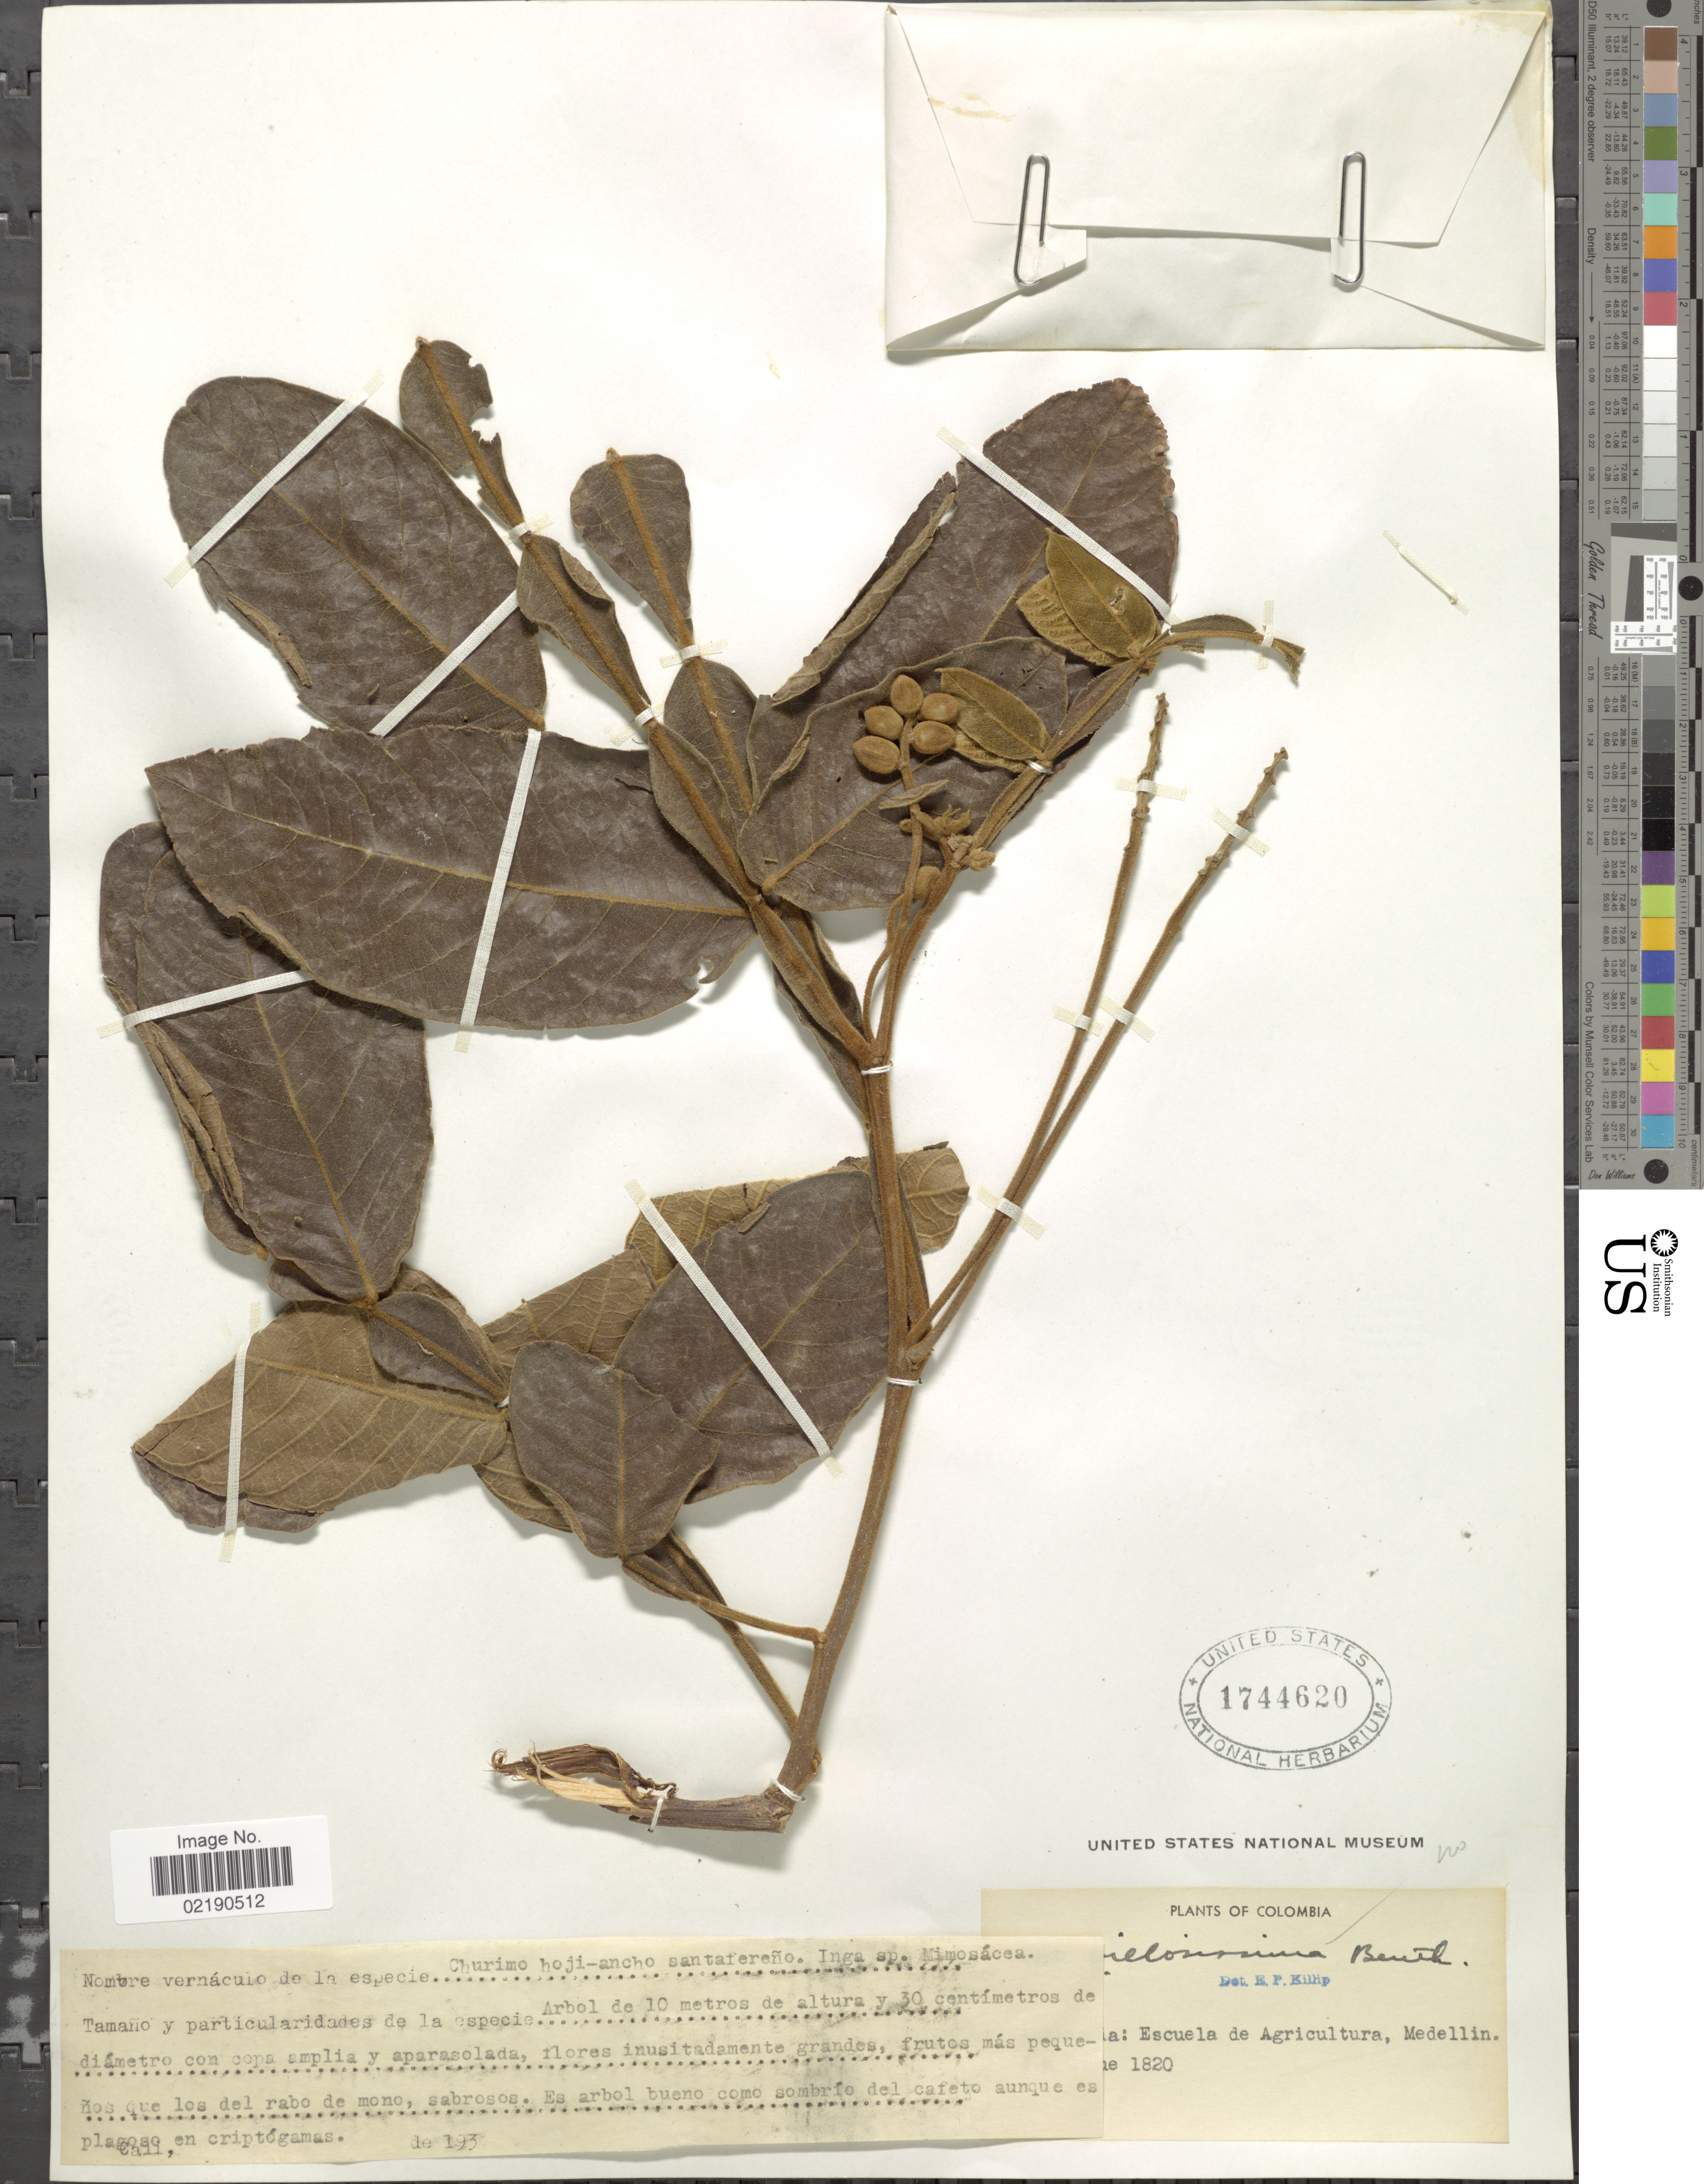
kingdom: Plantae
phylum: Tracheophyta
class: Magnoliopsida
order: Fabales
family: Fabaceae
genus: Inga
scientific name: Inga villosissima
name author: Benth.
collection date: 1820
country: Colombia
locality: [illegible text]a: Escuela de Agricultura, Medellin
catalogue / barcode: US 1744620